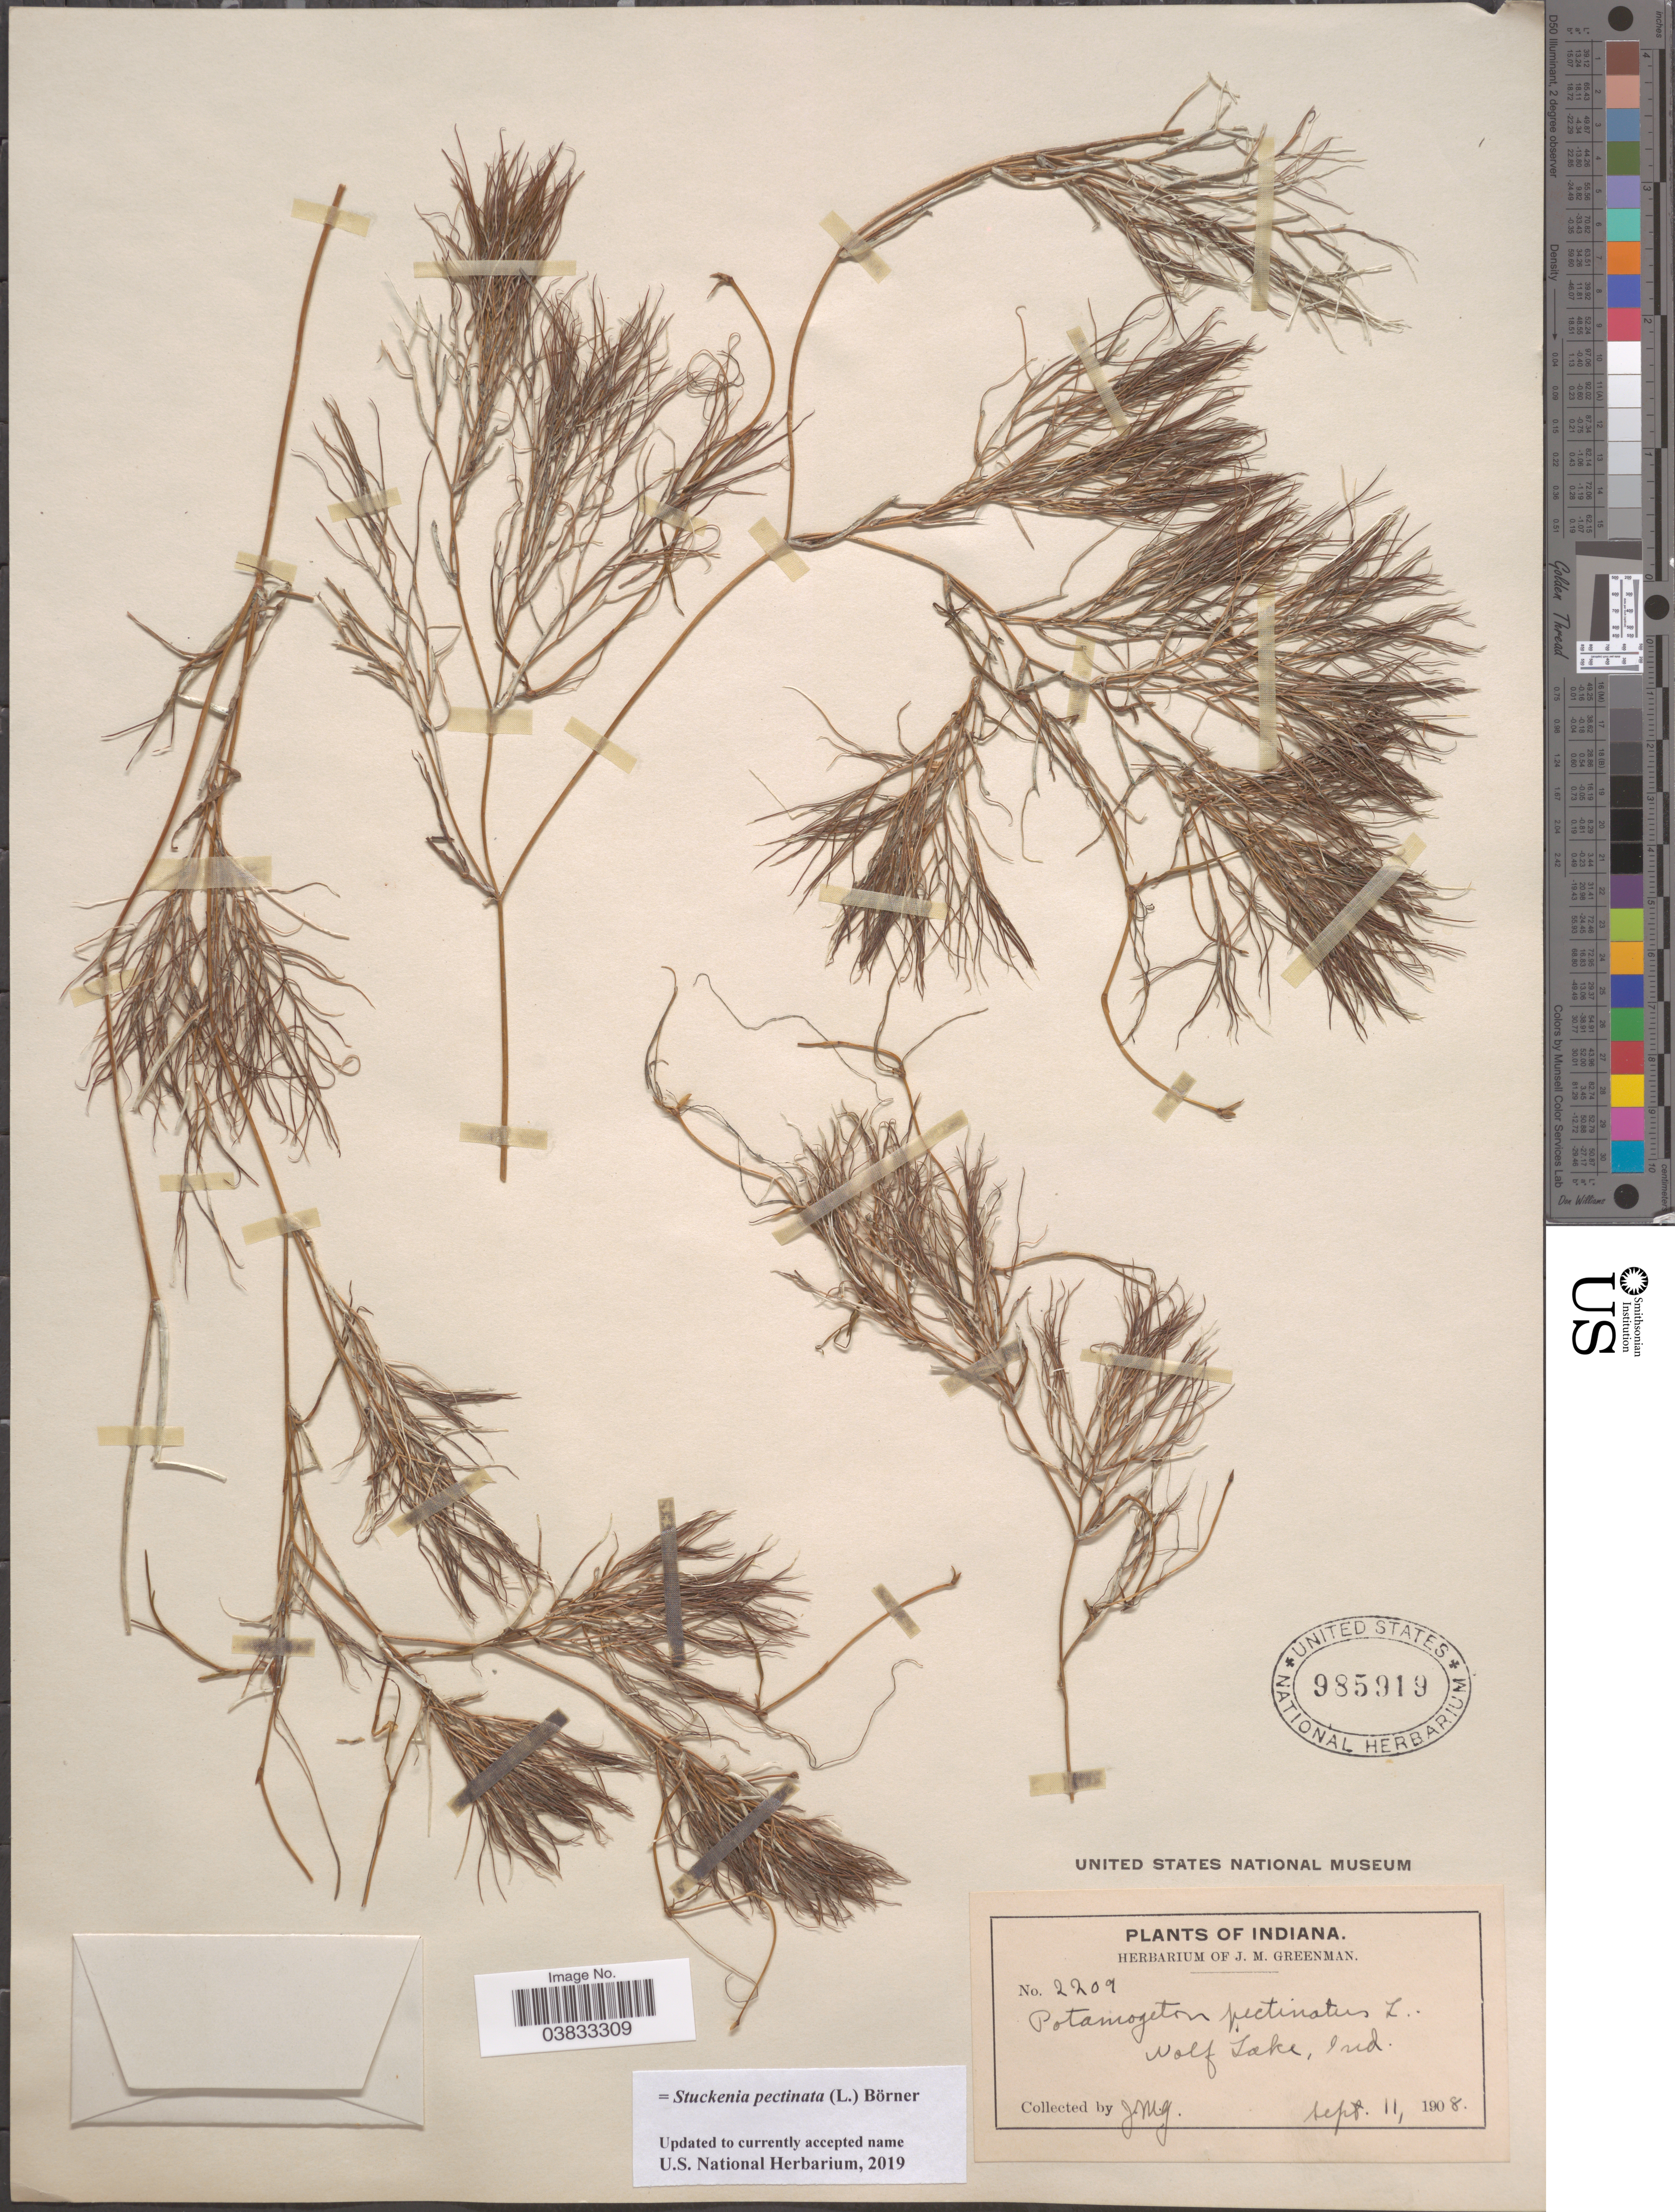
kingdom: Plantae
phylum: Tracheophyta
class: Liliopsida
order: Alismatales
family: Potamogetonaceae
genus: Stuckenia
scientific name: Stuckenia pectinata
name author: (L.) Börner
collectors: J. M. Greenman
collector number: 2209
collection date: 1908-09-11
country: United States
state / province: Indiana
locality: Wolf Lake.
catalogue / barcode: US 985919